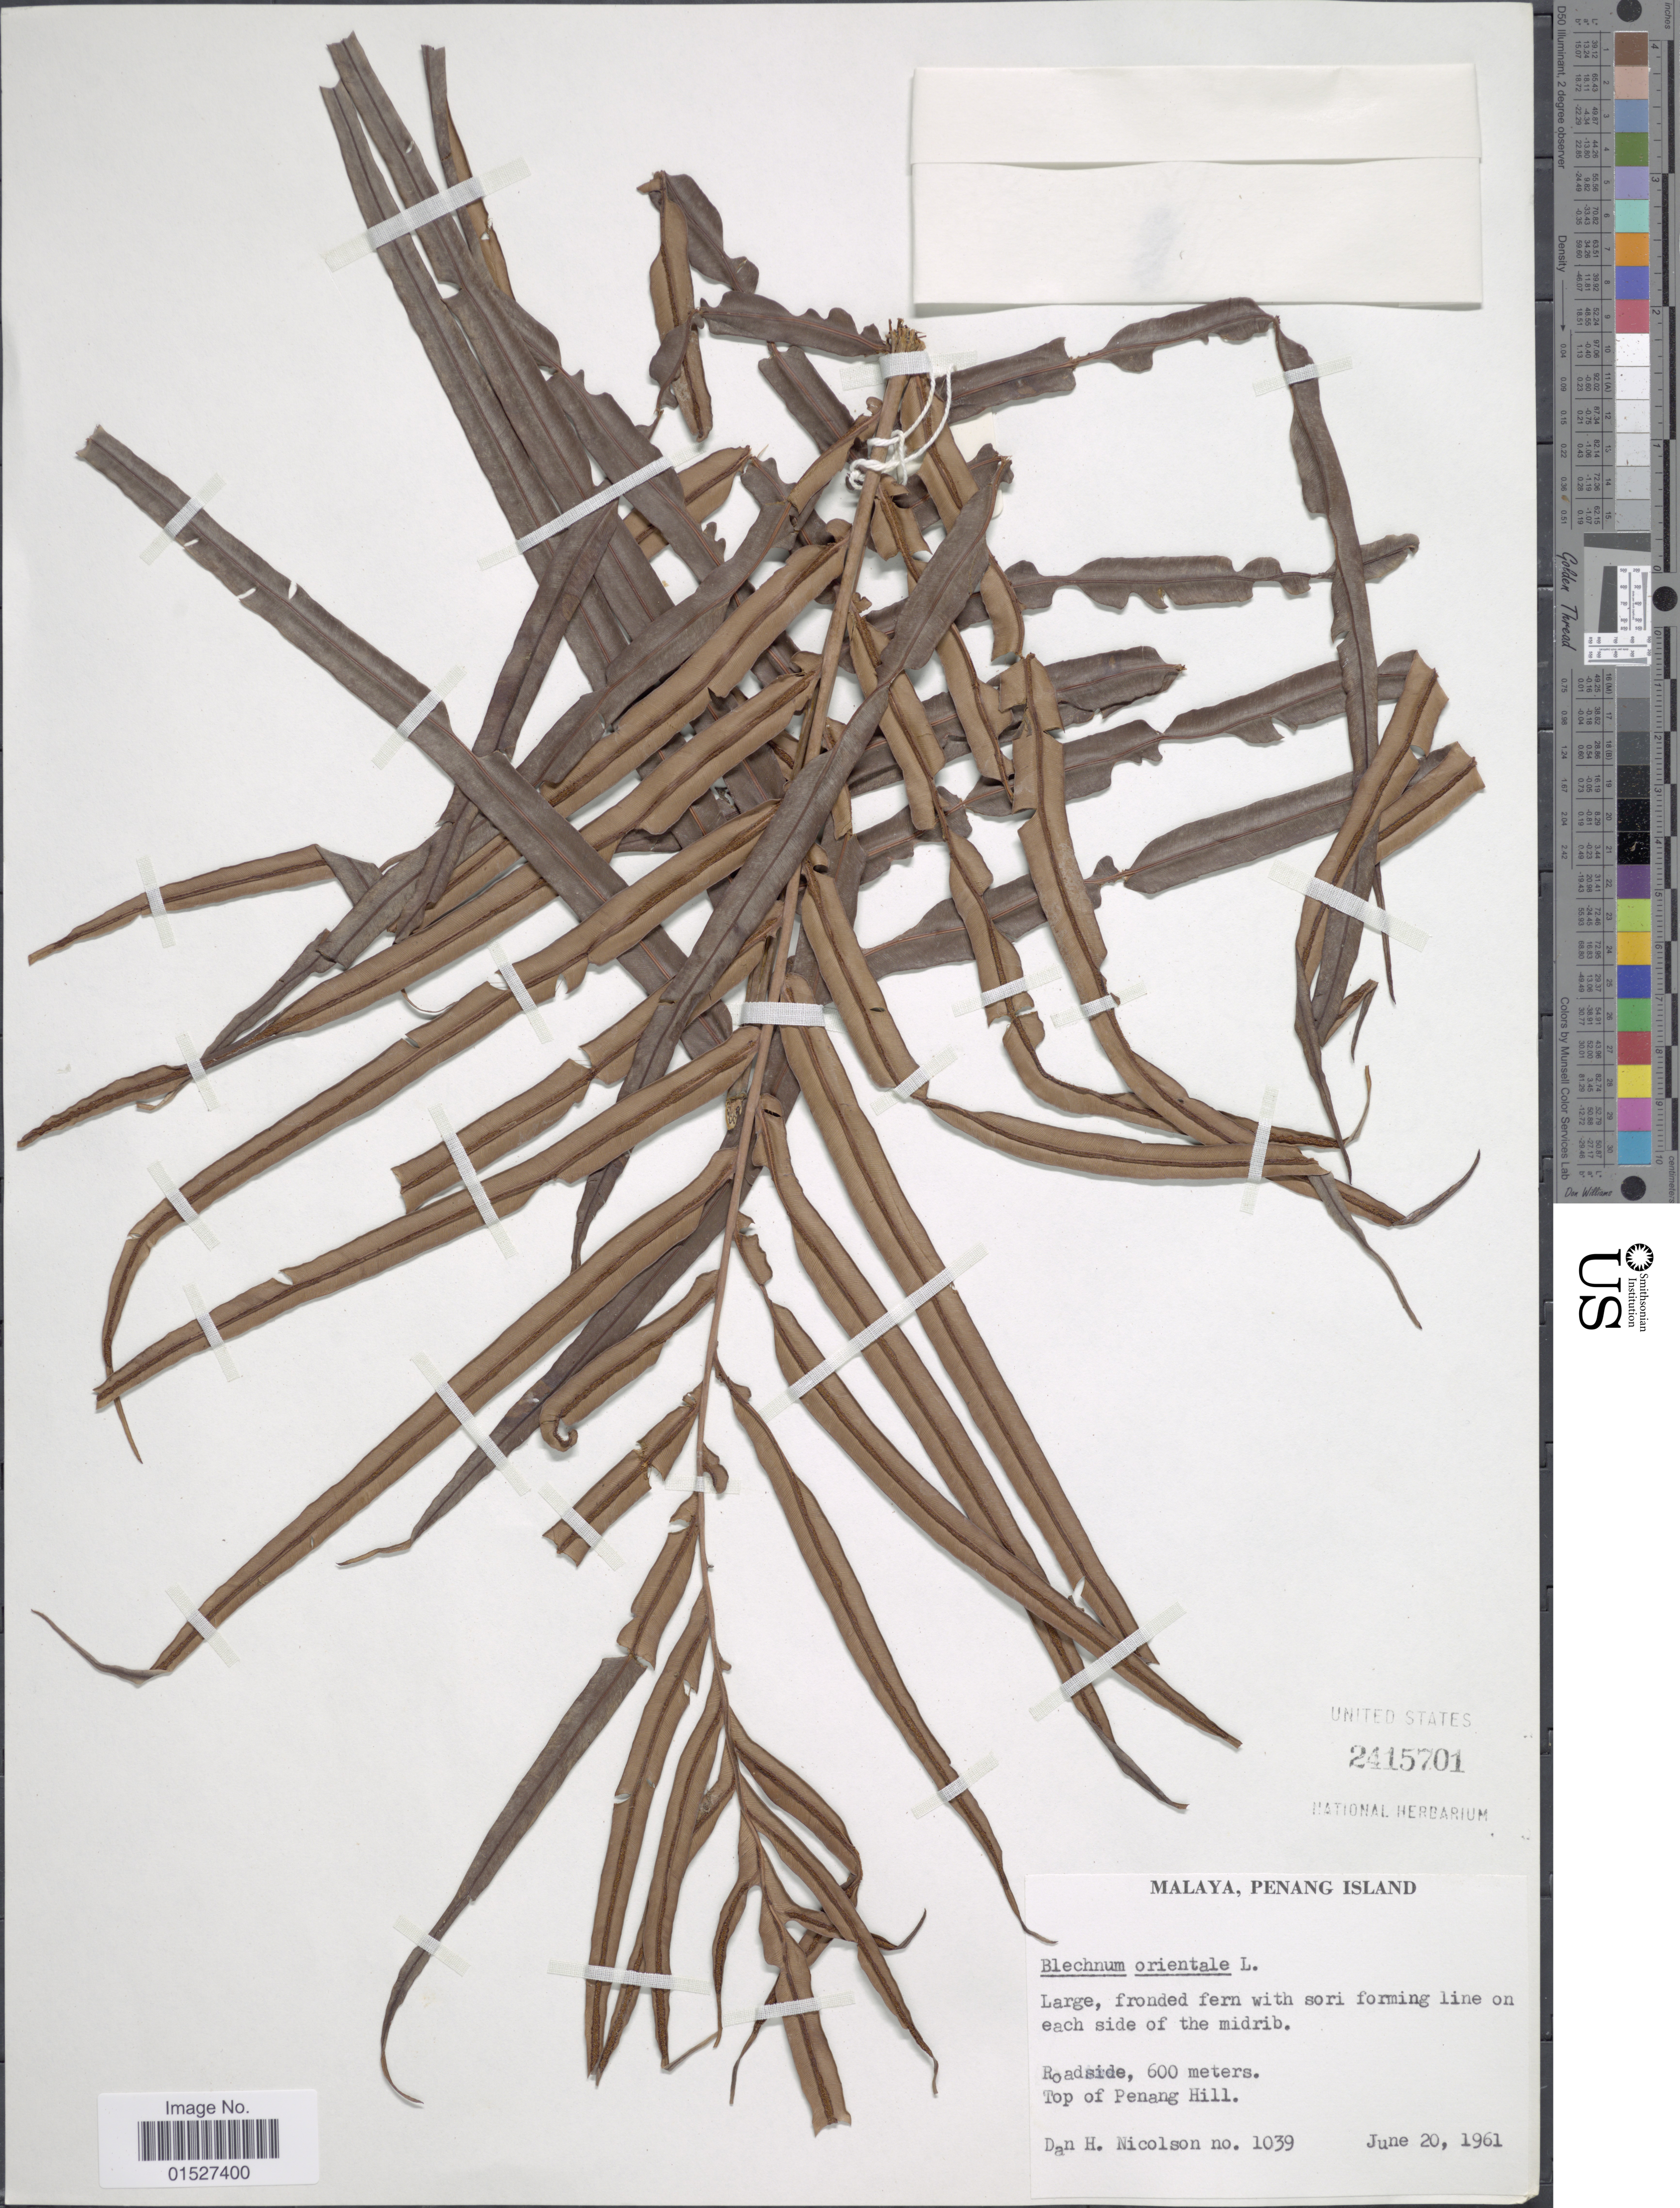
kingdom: Plantae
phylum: Tracheophyta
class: Polypodiopsida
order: Polypodiales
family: Blechnaceae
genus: Blechnum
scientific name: Blechnum orientale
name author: L.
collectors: D. H. Nicolson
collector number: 1039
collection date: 1961-06-20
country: Malaysia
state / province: Pinang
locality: Malaya, Penang Island. Top of Penang Hill. Roadside.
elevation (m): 600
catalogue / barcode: US 2415701